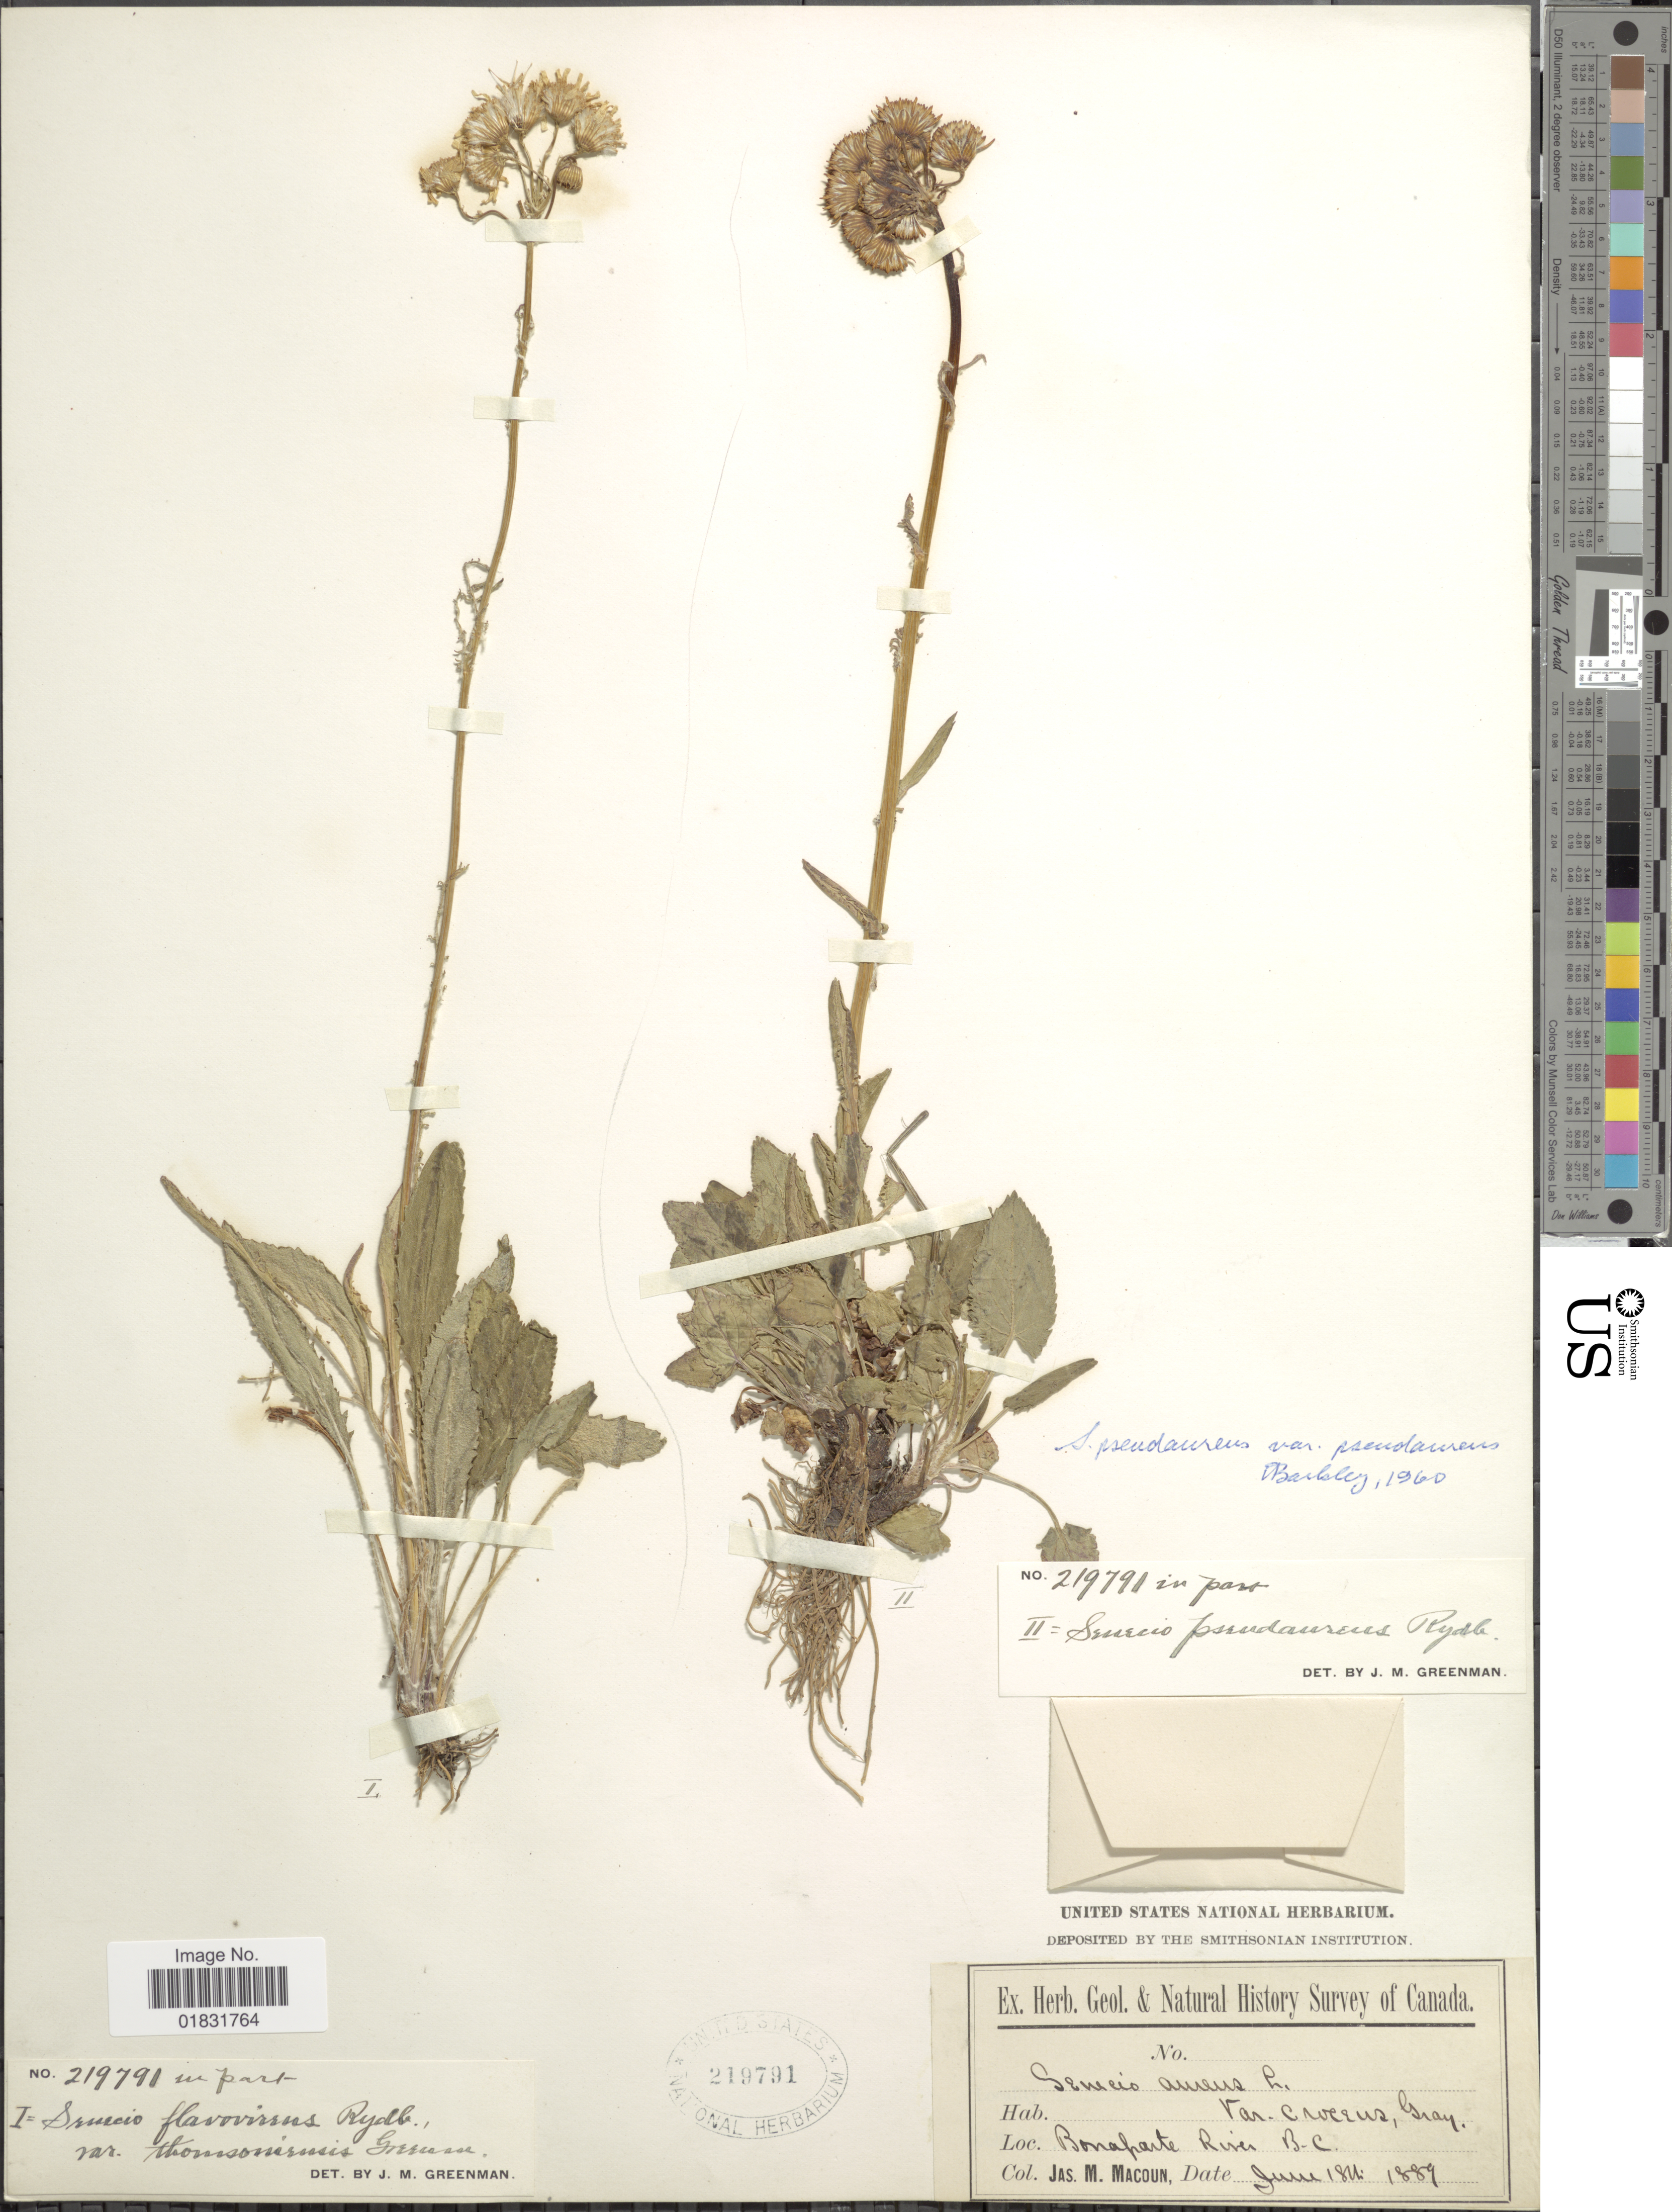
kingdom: Plantae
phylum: Tracheophyta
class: Magnoliopsida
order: Asterales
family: Asteraceae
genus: Packera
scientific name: Packera pseudaurea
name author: (Rydb.) W.A. Weber & Á. Löve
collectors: J. M. Macoun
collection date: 1889-06-18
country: Canada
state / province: British Columbia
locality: Nonaparte River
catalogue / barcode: US 219791